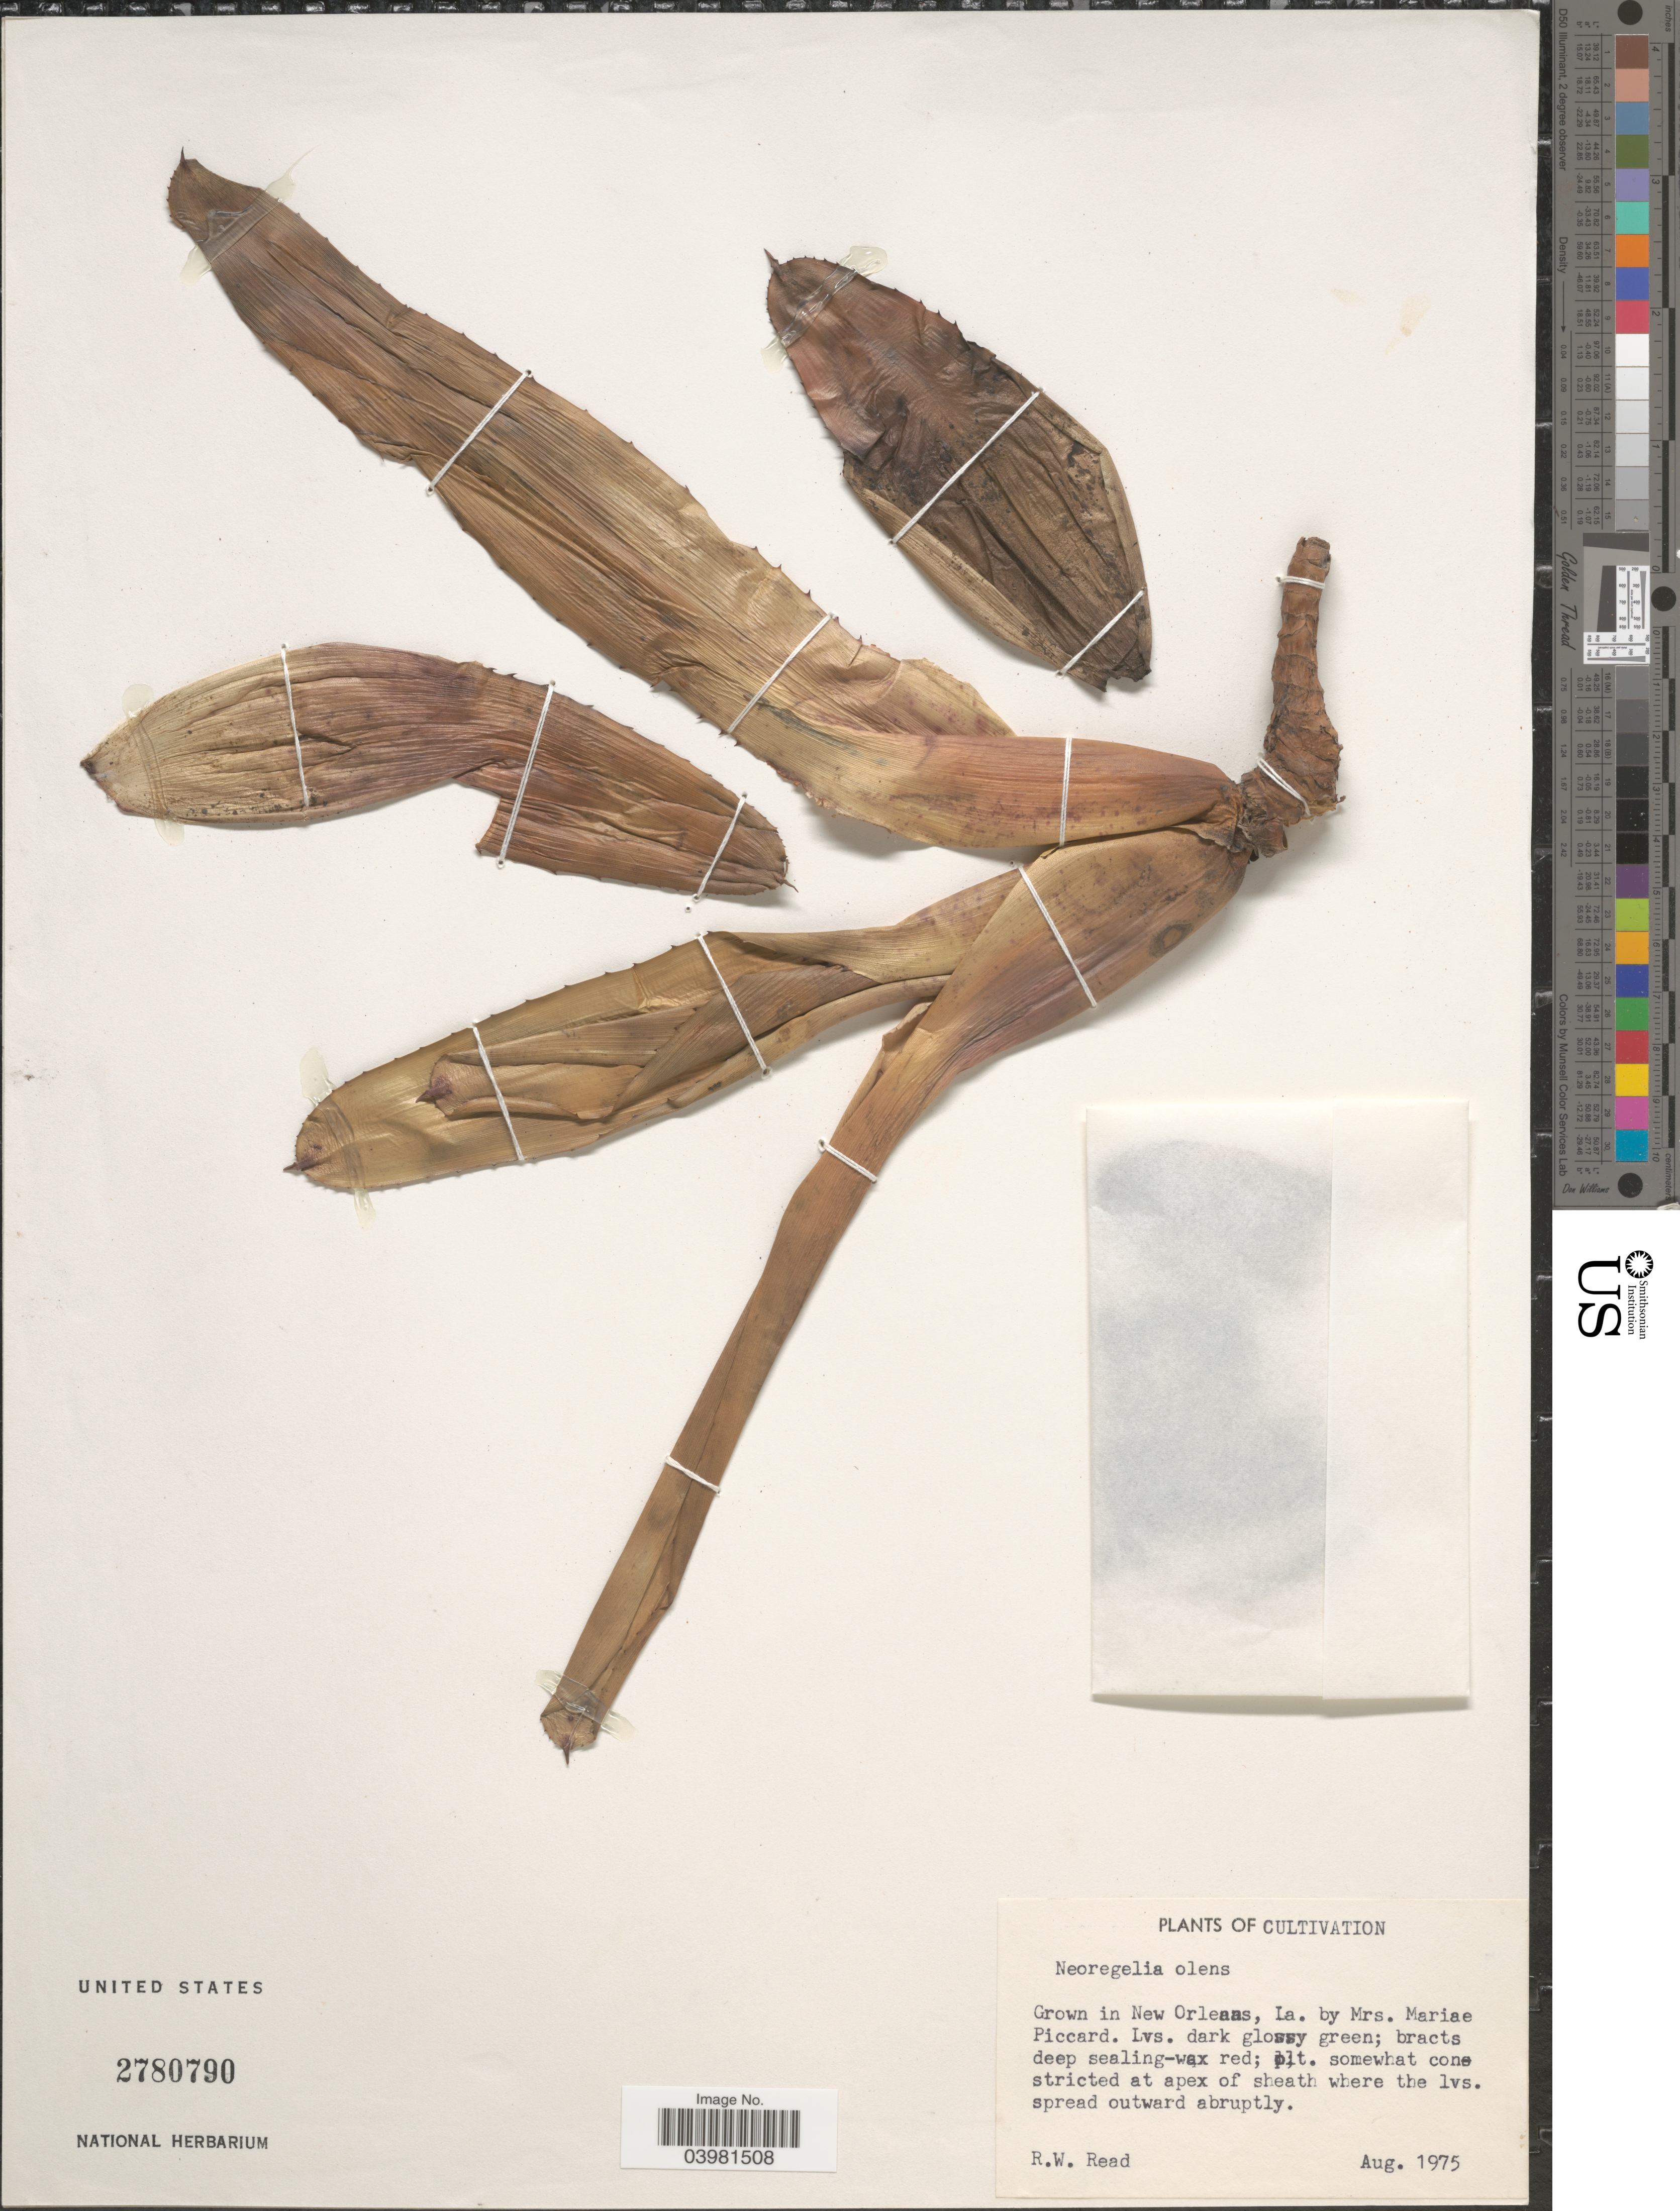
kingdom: Plantae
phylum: Tracheophyta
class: Liliopsida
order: Poales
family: Bromeliaceae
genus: Neoregelia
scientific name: Neoregelia olens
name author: (Hook. f.) L.B. Sm.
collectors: R. W. Read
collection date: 1975-08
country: United States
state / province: Louisiana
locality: Grown in New Orleans, La.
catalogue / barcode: US 2780790